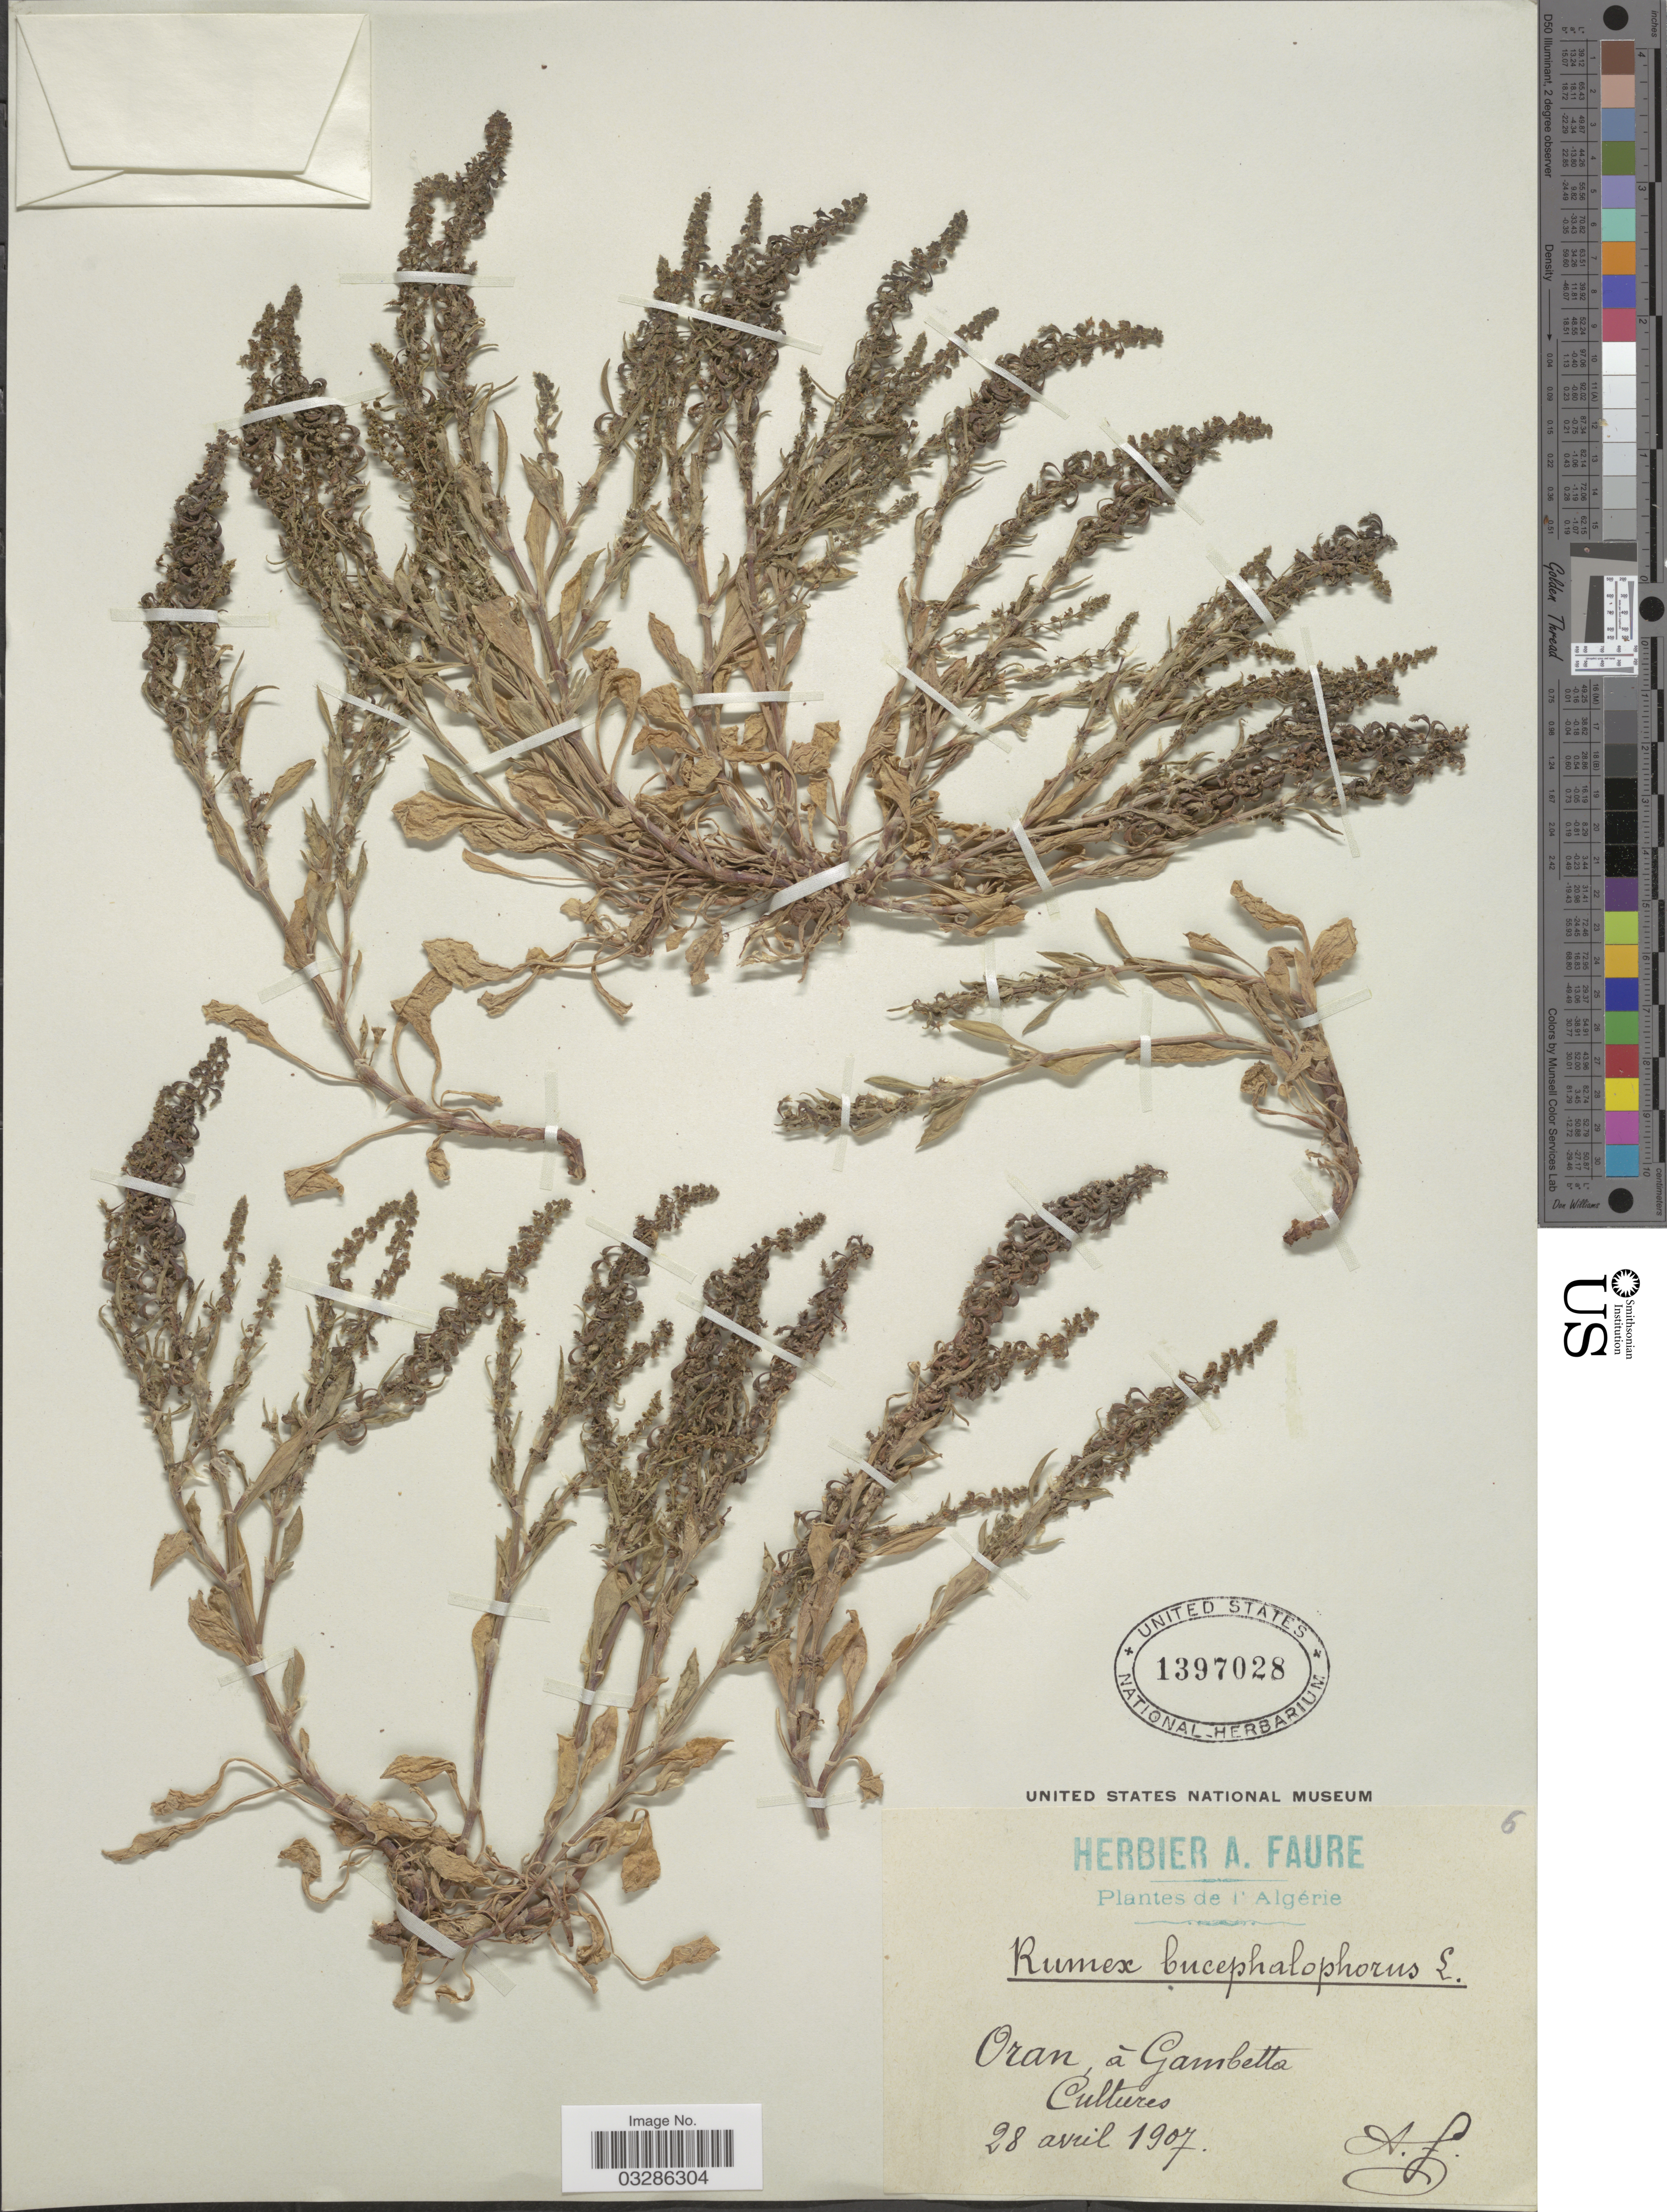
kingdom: Plantae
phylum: Tracheophyta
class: Magnoliopsida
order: Caryophyllales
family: Polygonaceae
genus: Rumex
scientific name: Rumex bucephalophorus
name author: L.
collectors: A. Faure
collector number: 6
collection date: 1907-04-28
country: Algeria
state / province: Oran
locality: À Gambetta.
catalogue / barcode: US 1397028